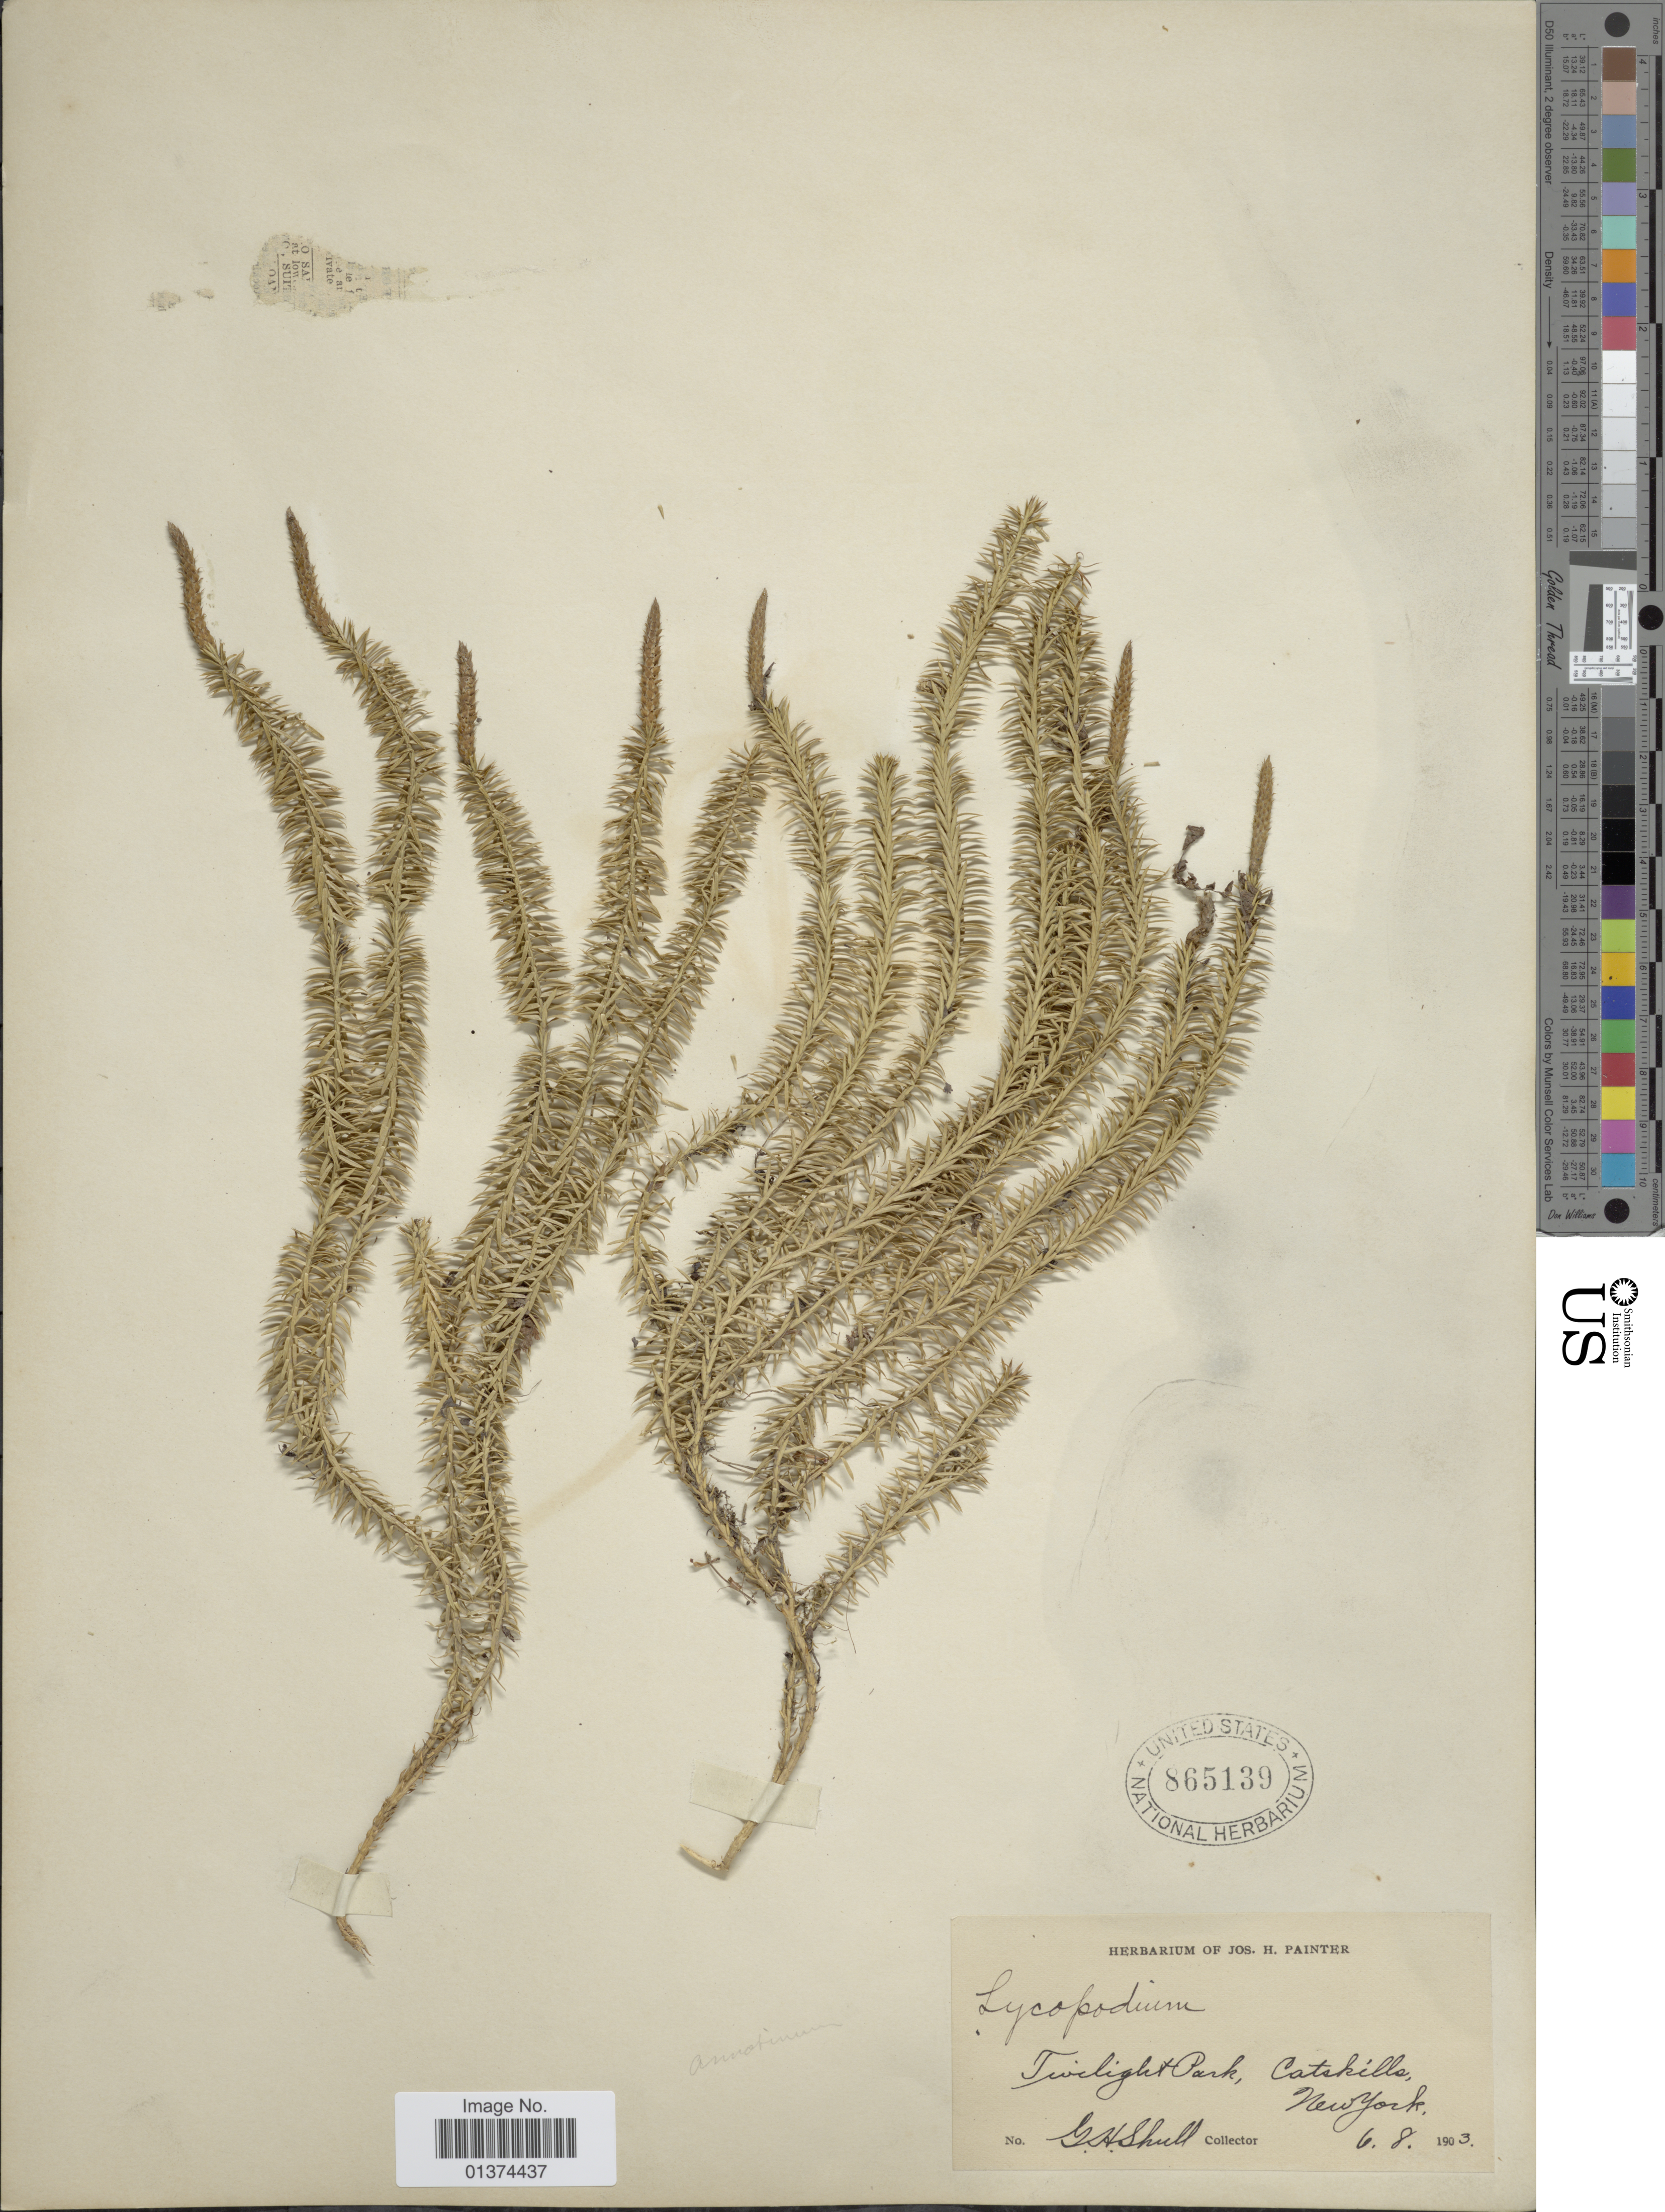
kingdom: Plantae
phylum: Tracheophyta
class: Lycopodiopsida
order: Lycopodiales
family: Lycopodiaceae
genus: Spinulum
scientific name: Spinulum annotinum subsp. annotinum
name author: (L.) A. Haines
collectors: G. H. Shull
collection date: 1903-08-06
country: United States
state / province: New York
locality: Twilight Park, Catskills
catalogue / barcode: US 865139